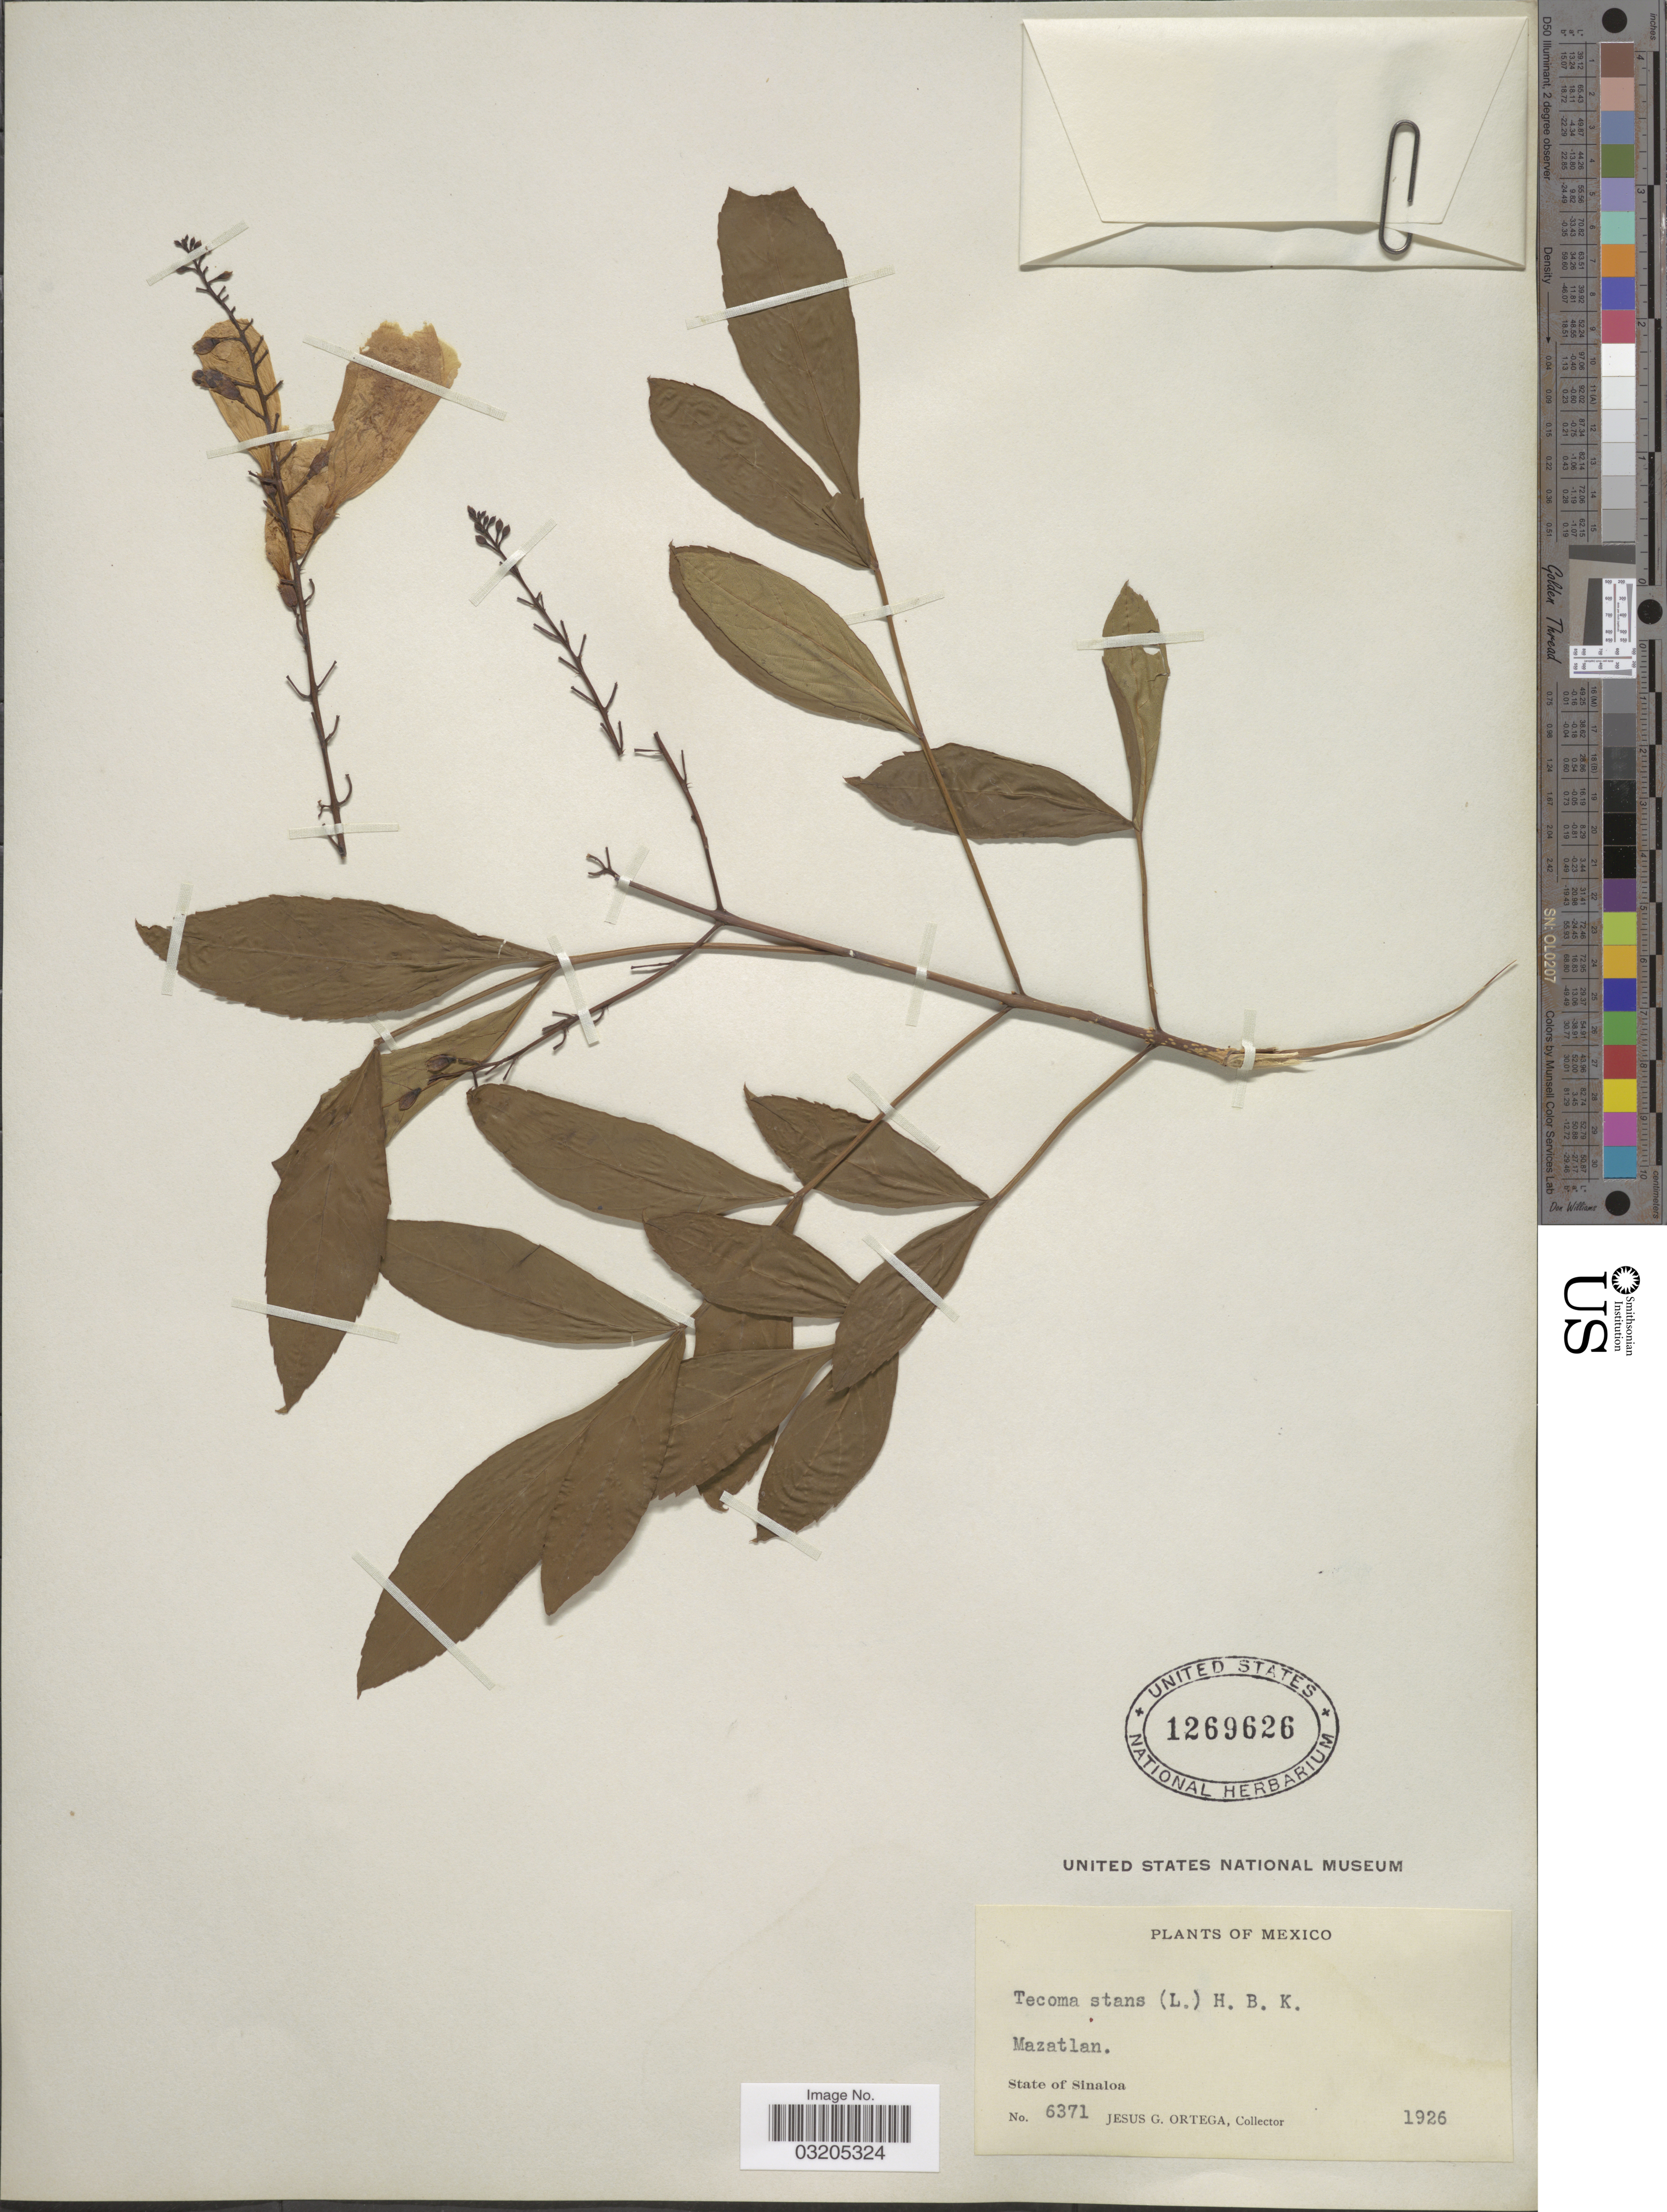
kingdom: Plantae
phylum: Tracheophyta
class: Magnoliopsida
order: Lamiales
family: Bignoniaceae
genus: Tecoma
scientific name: Tecoma stans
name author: (L.) Juss. ex Kunth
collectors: J. Ortega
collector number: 6371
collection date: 1926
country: Mexico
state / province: Sinaloa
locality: Mazatlan.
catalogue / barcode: US 1269626